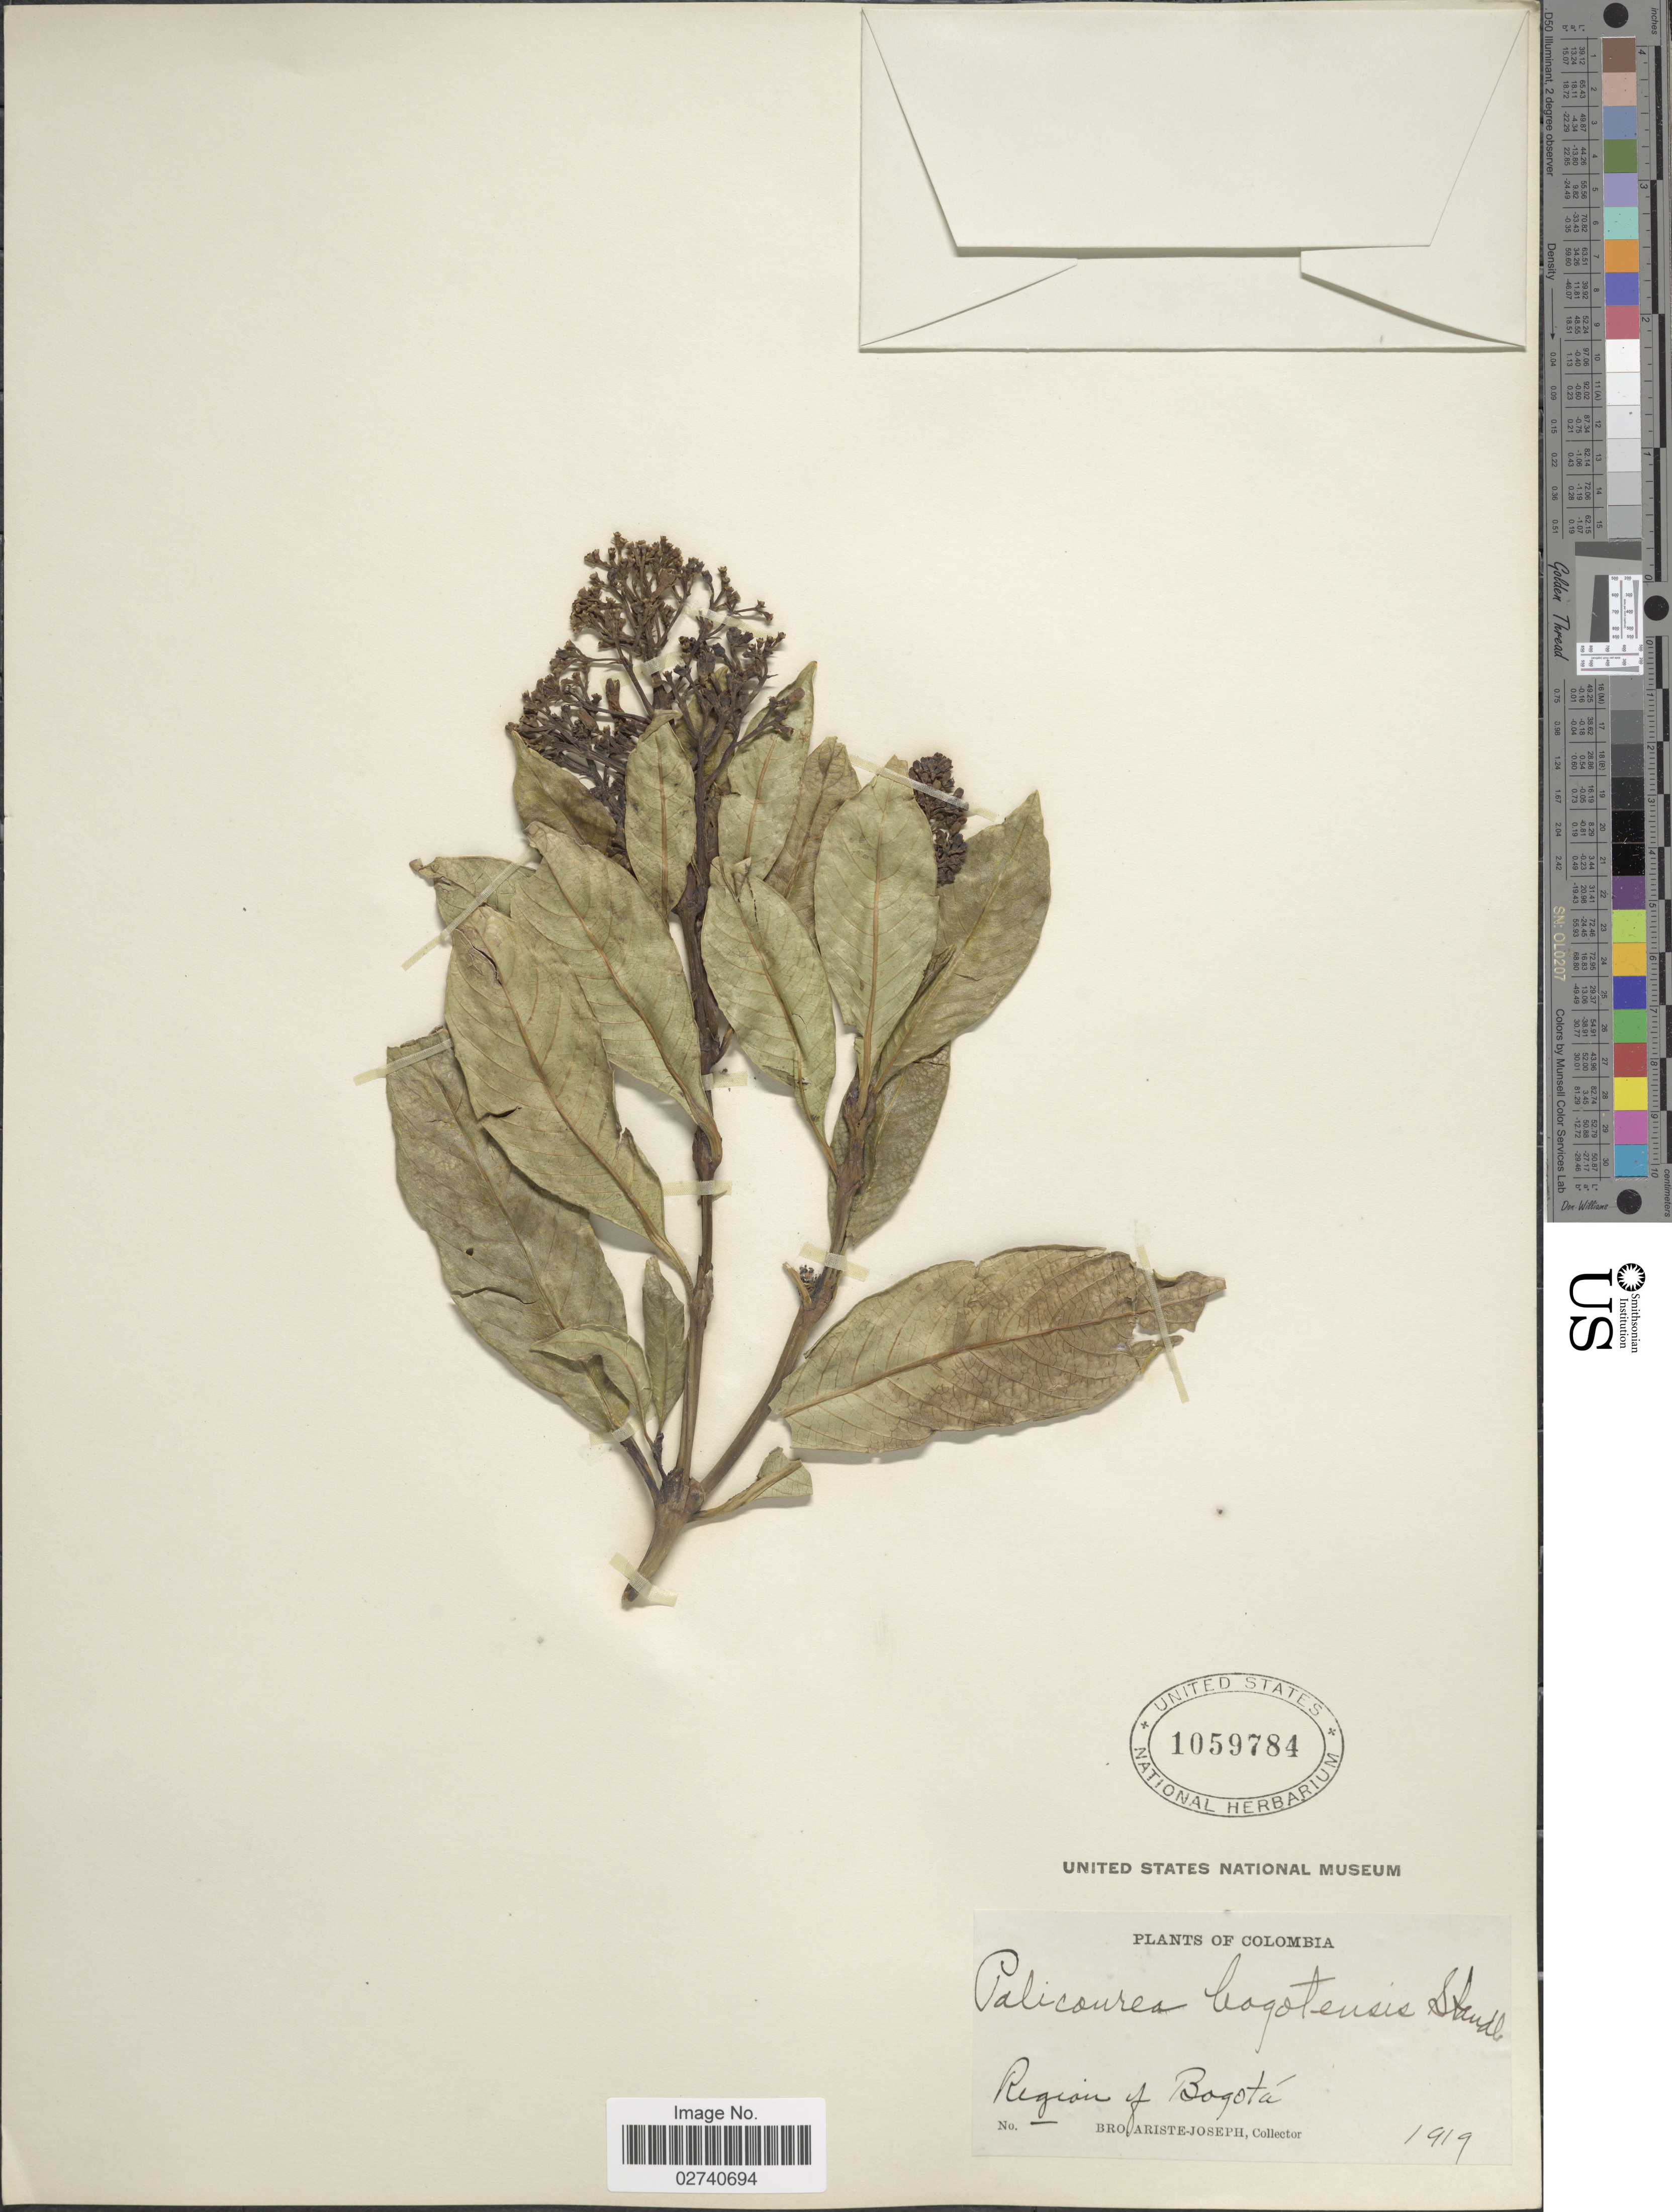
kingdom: Plantae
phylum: Tracheophyta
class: Magnoliopsida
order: Gentianales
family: Rubiaceae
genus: Palicourea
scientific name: Palicourea vaginata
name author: Benth.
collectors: Bro. Ariste-Joseph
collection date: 1919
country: Colombia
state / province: Bogota D.C.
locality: Region of Bogota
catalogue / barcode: US 1059784